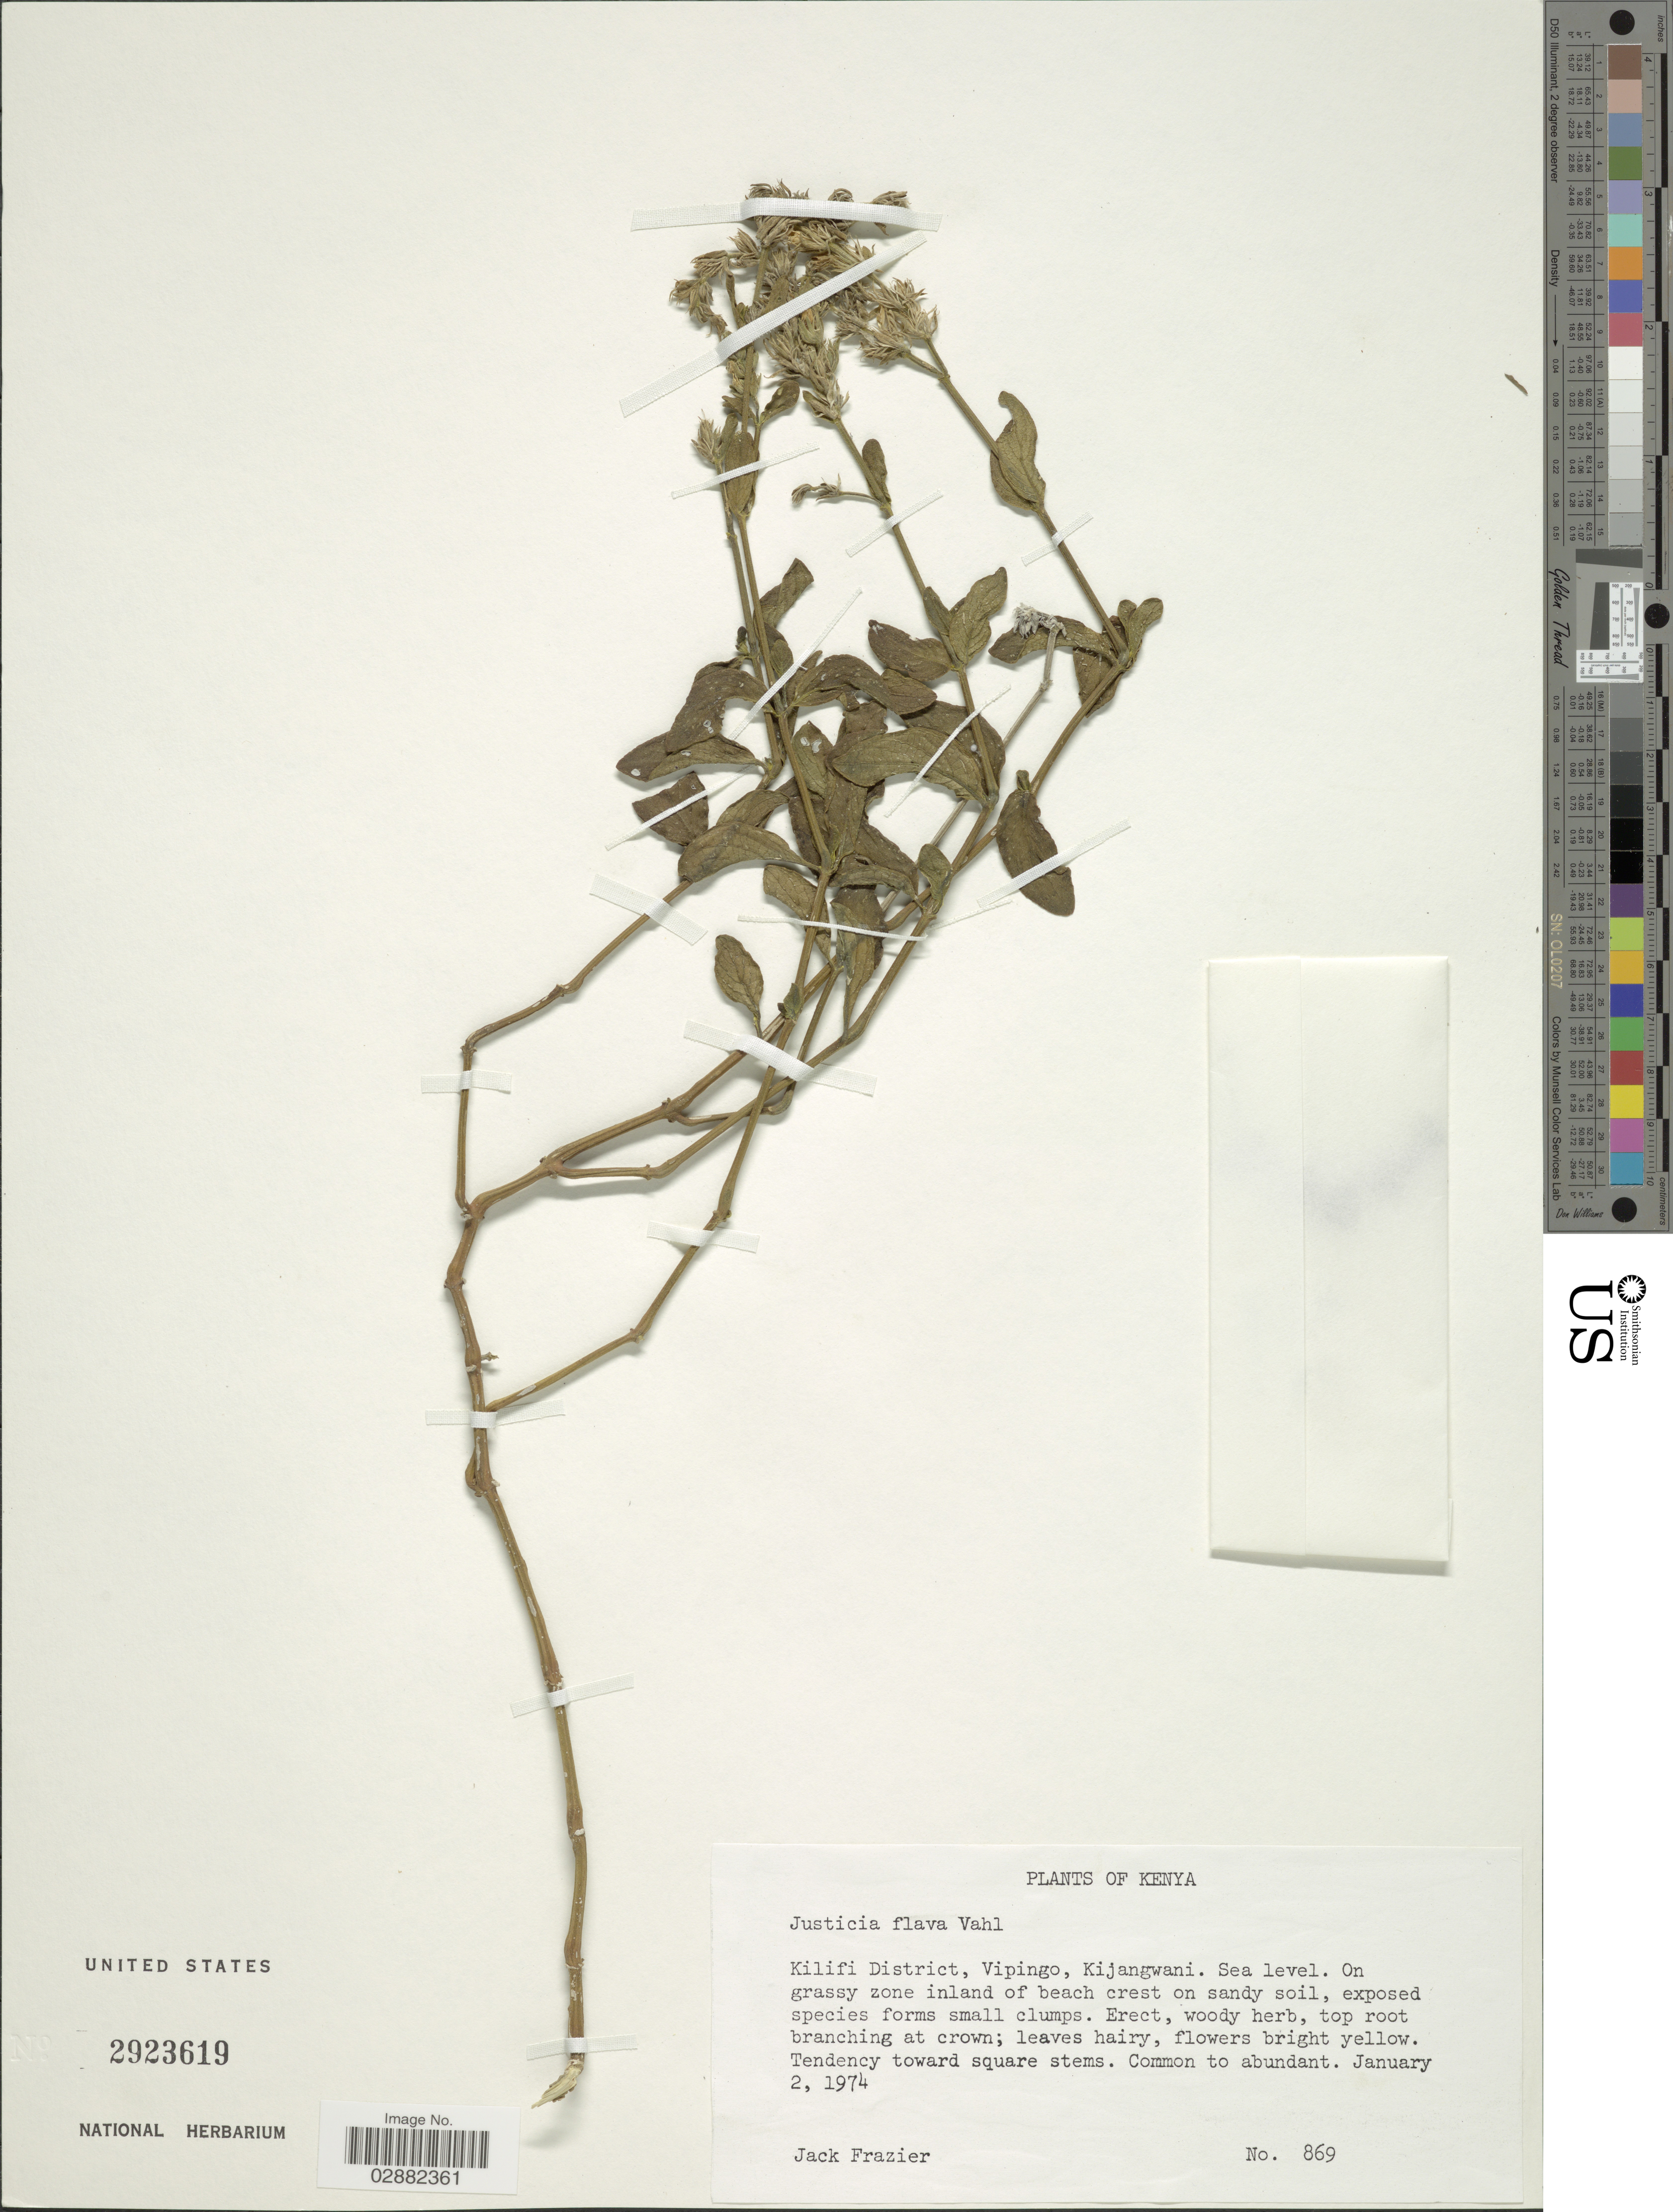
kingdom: Plantae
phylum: Tracheophyta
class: Magnoliopsida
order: Lamiales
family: Acanthaceae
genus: Justicia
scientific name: Justicia flava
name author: (Forssk.) Vahl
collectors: J. Frazier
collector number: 869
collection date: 1974-01-02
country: Kenya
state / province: Kilifi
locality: Kilifi District, Vipingo, Kijangwani.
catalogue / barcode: US 2923619